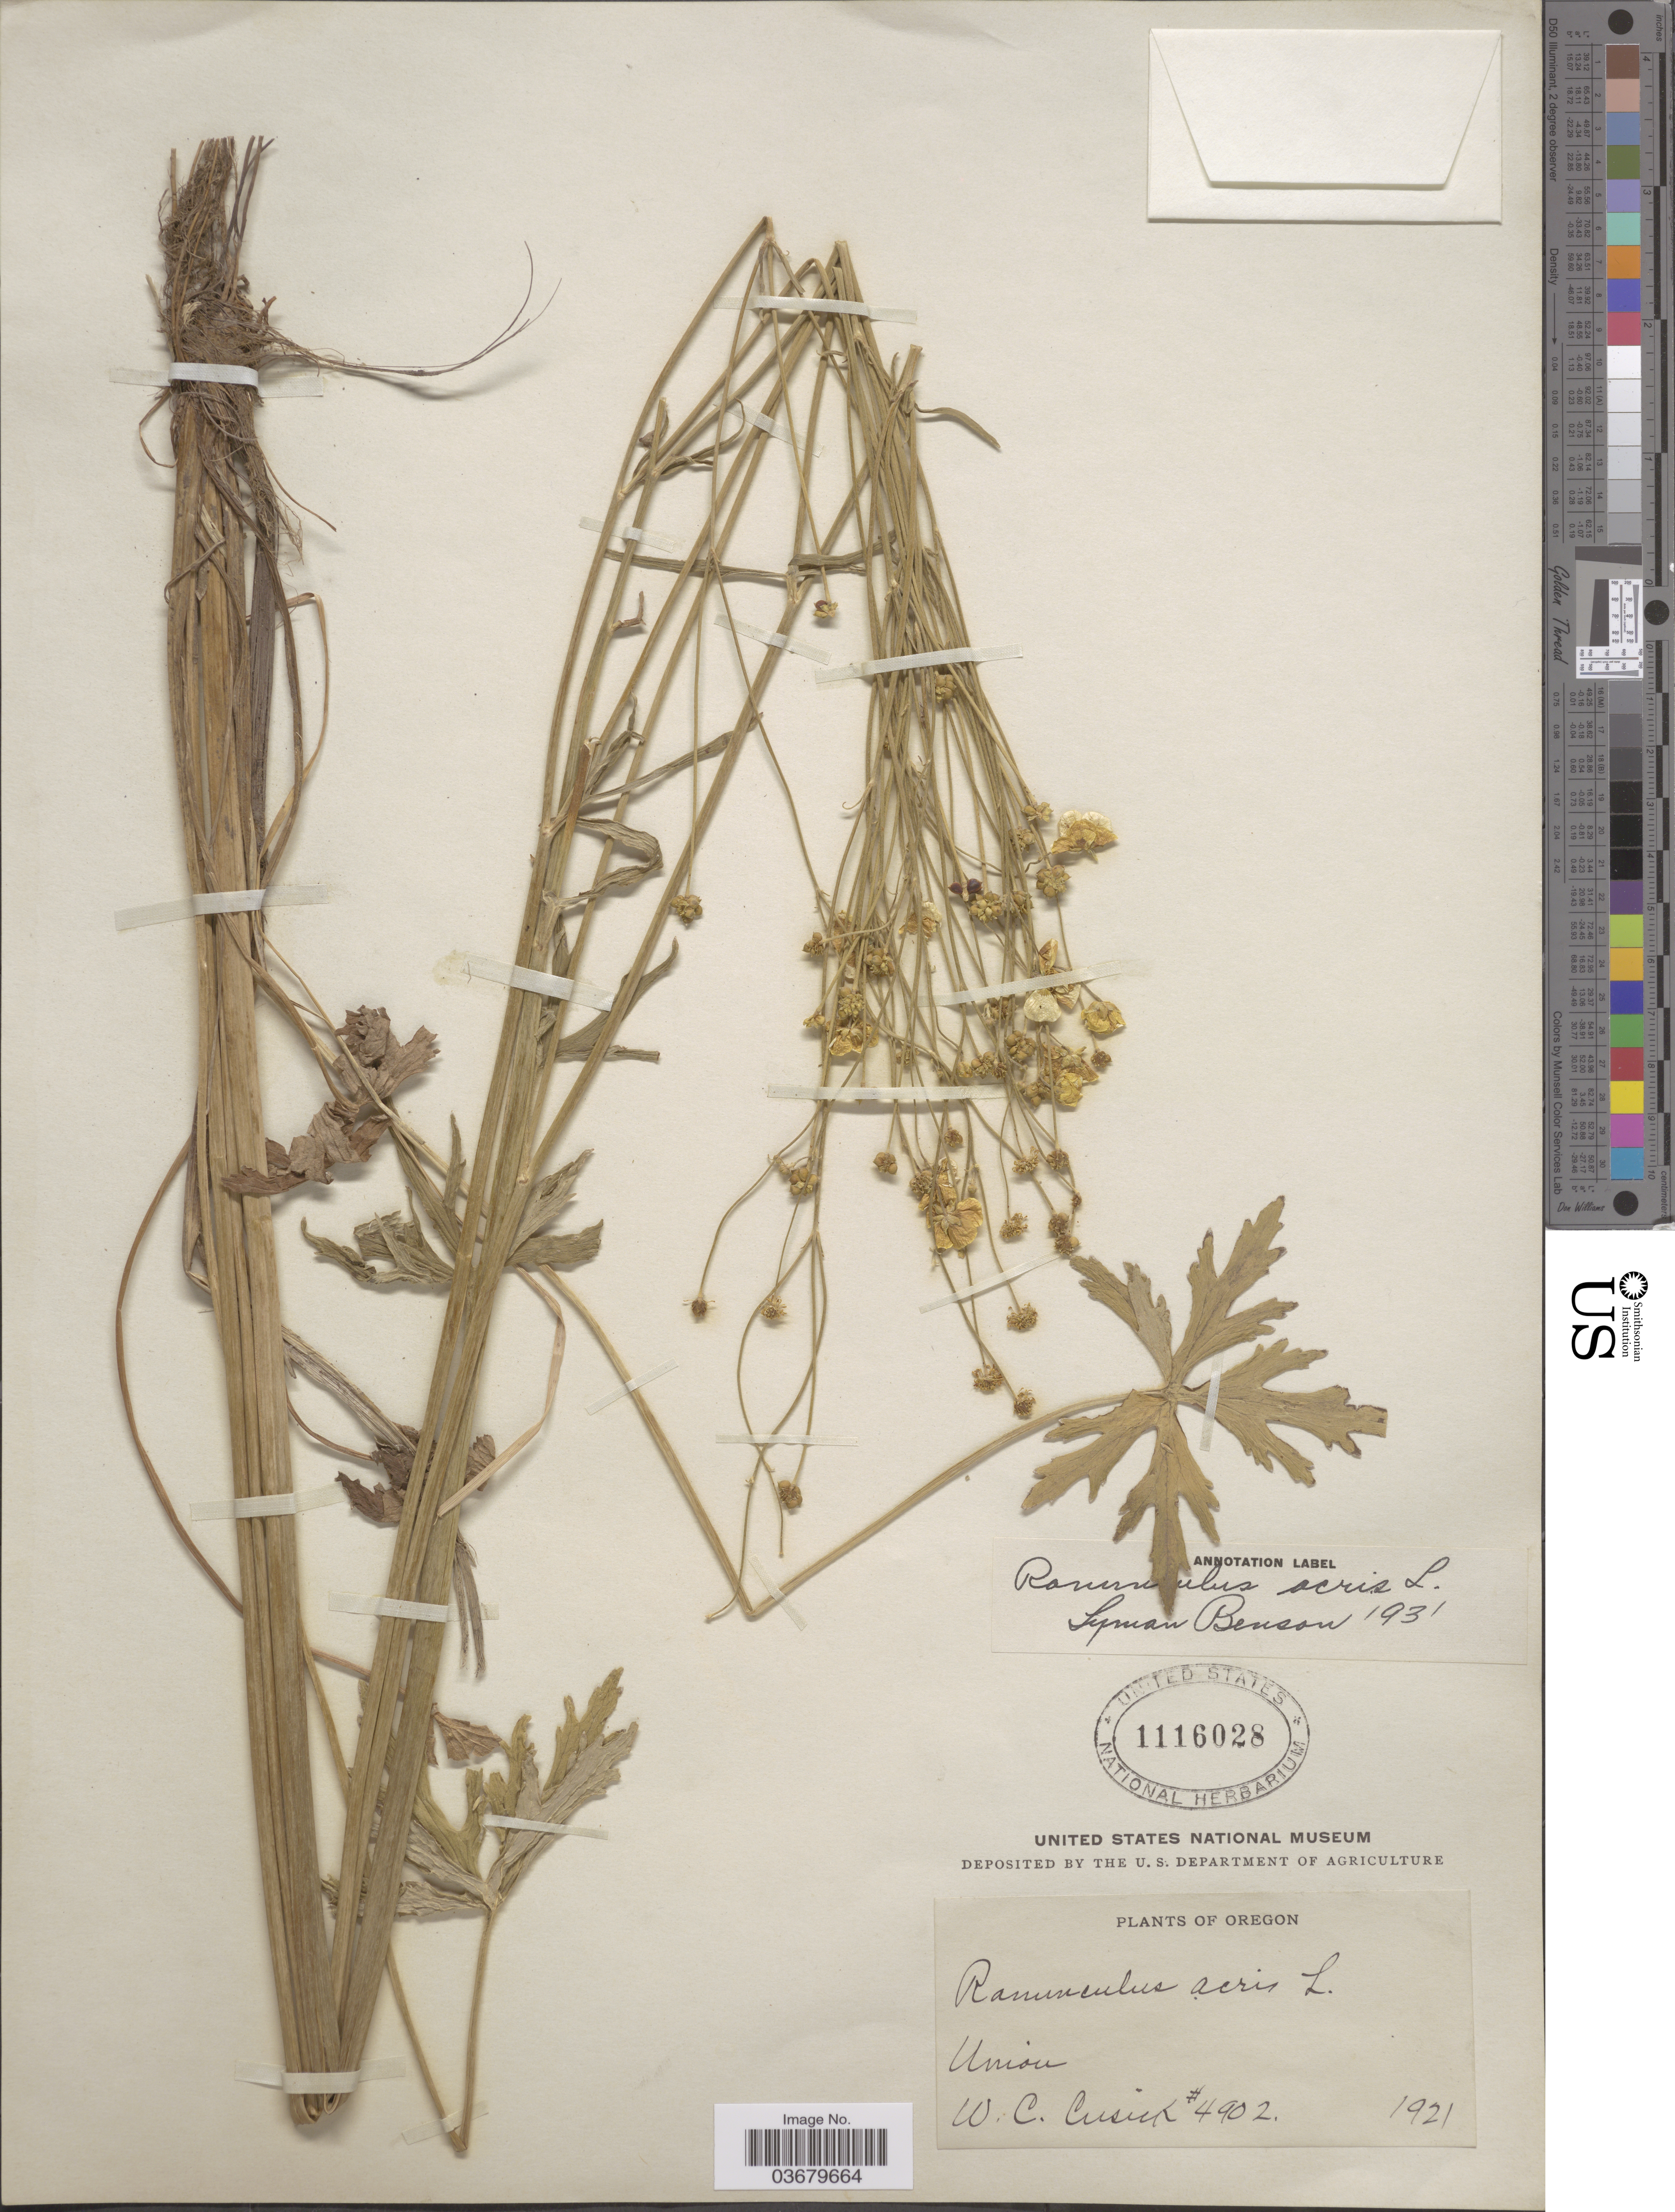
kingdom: Plantae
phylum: Tracheophyta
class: Magnoliopsida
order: Ranunculales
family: Ranunculaceae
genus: Ranunculus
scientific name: Ranunculus acris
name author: L.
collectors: W. C. Cusick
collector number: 4902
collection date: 1921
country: United States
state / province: Oregon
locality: Union.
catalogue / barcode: US 1116028